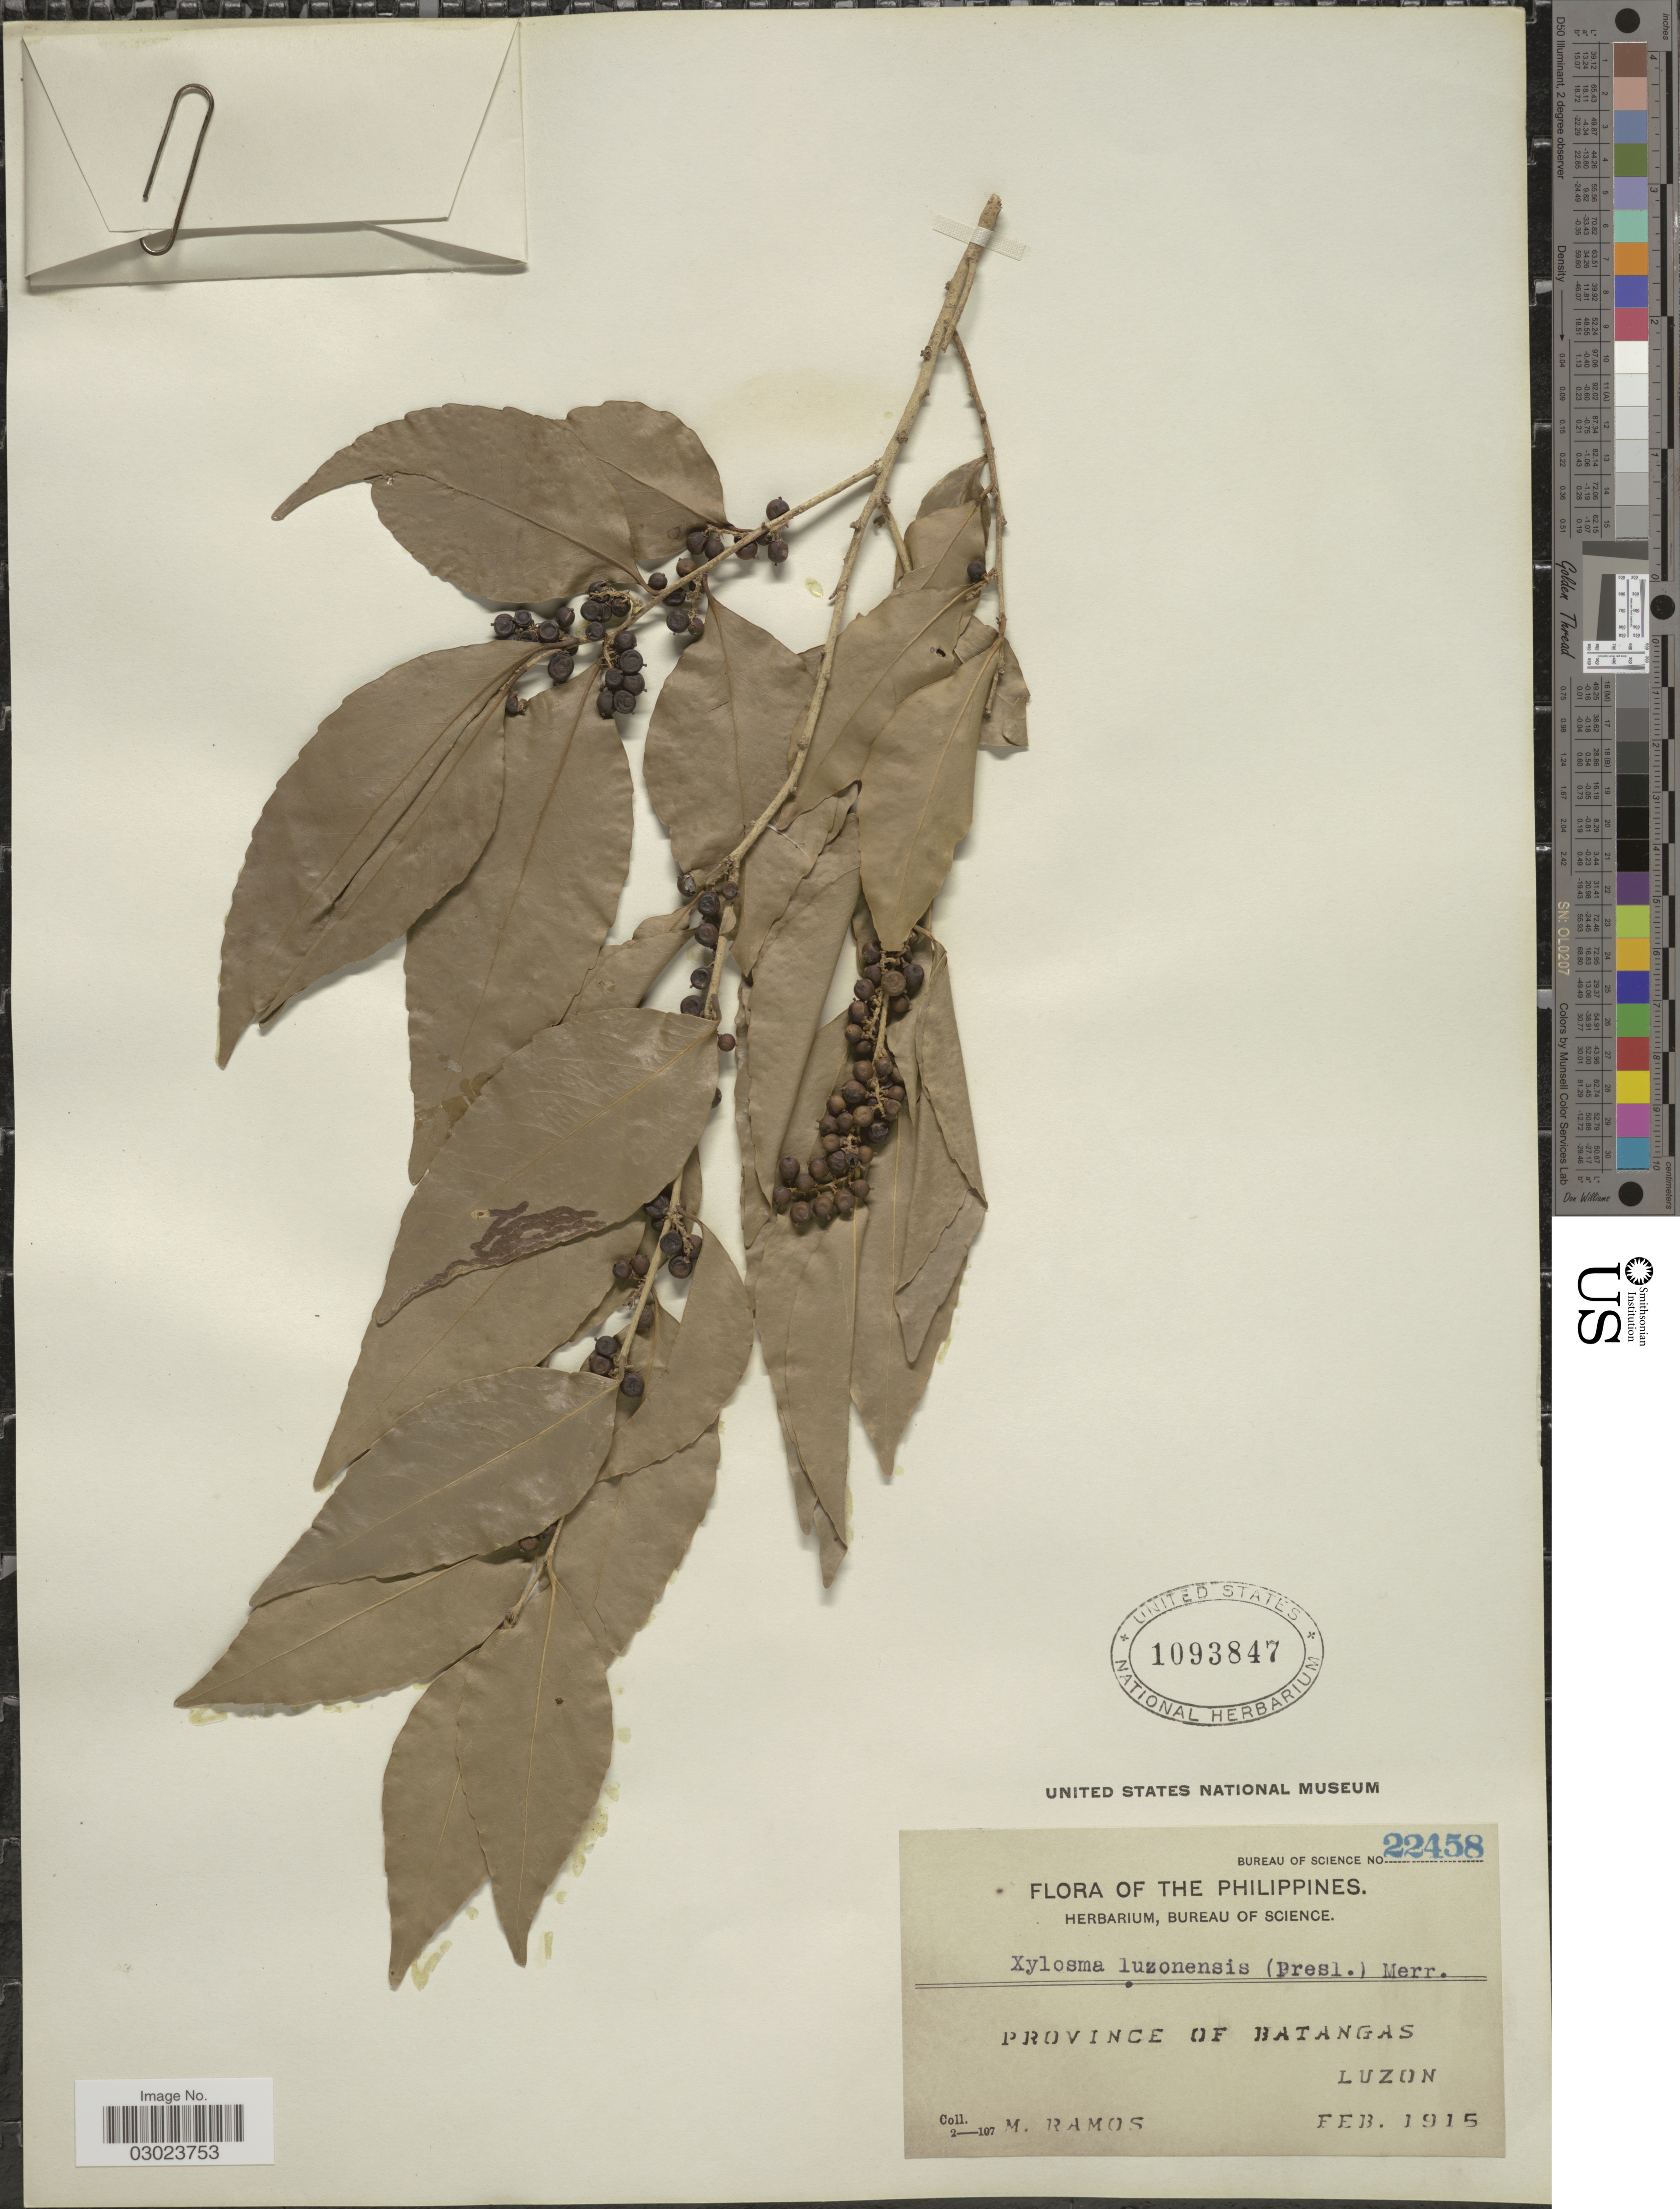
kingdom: Plantae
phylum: Tracheophyta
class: Magnoliopsida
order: Malpighiales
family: Salicaceae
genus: Xylosma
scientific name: Xylosma luzonensis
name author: Clos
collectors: M. Ramos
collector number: Bureau of Science 22458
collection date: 1915-02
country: Philippines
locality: Province of Batangas. Luzon.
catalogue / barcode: US 1093847